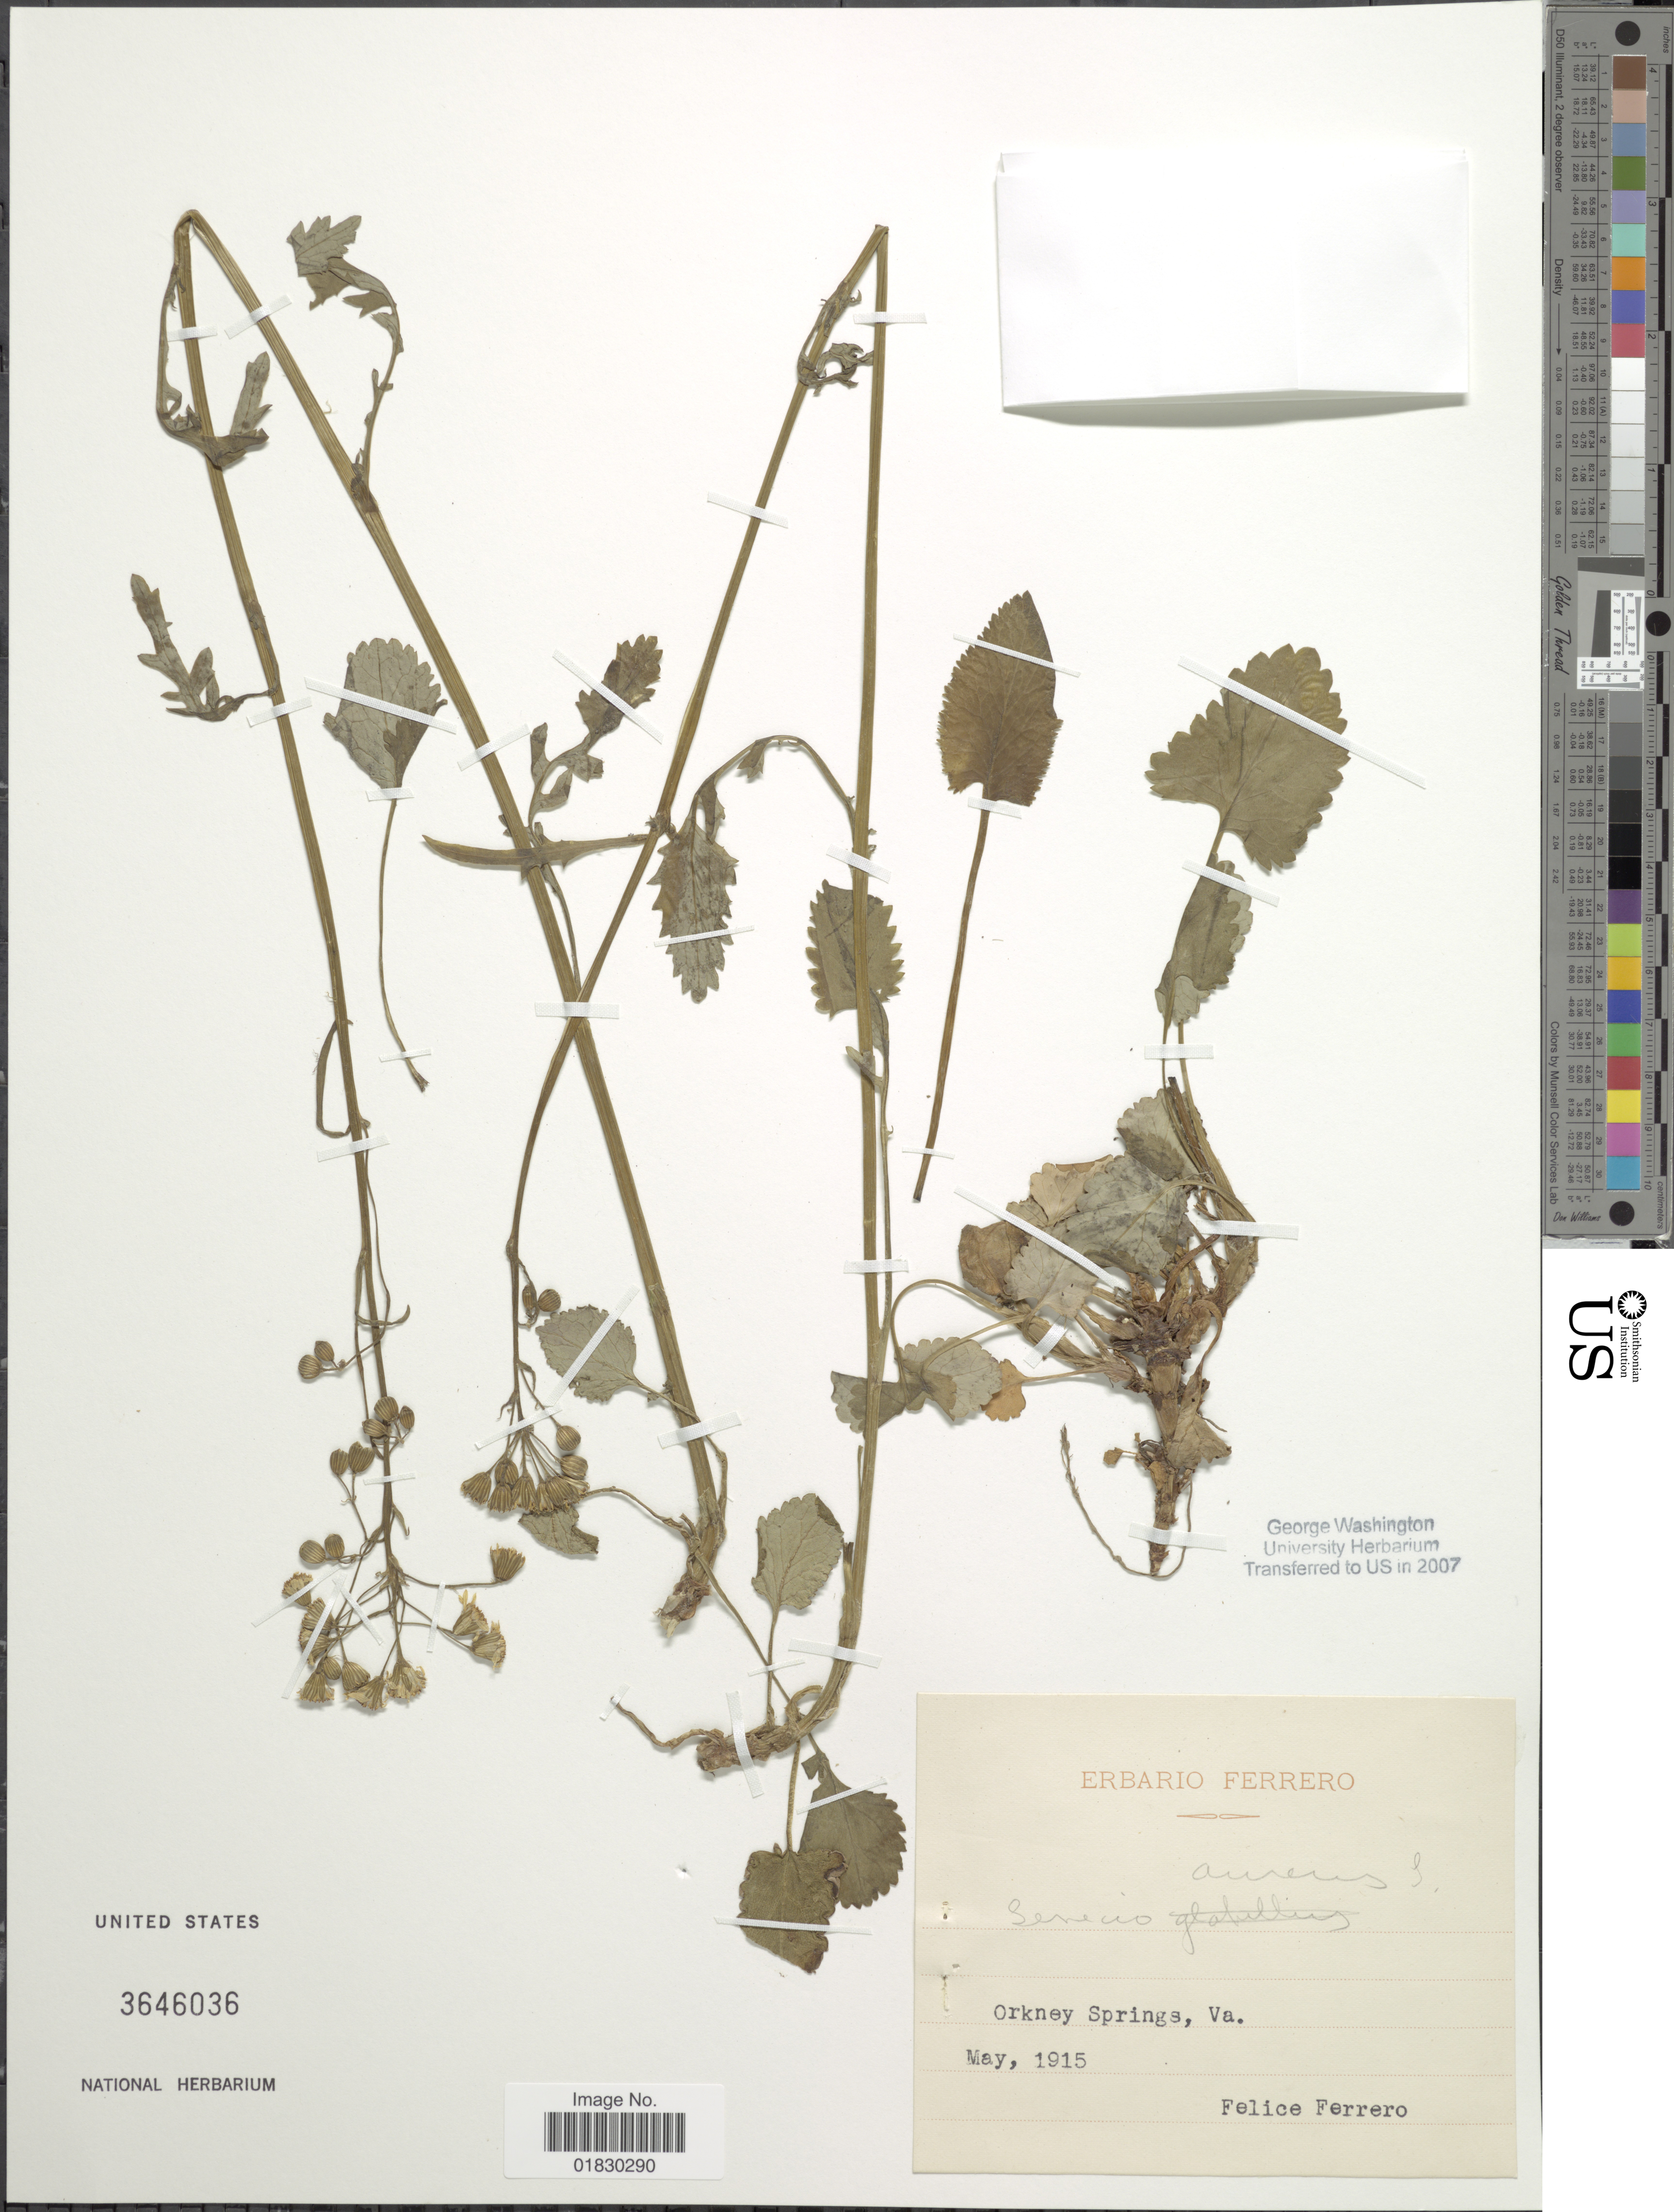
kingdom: Plantae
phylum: Tracheophyta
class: Magnoliopsida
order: Asterales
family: Asteraceae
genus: Packera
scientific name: Packera aurea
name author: (L.) Á. Löve & D. Löve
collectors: F. Ferrero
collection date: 1915-05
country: United States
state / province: Virginia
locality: Orkney Springs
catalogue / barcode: US 3646036